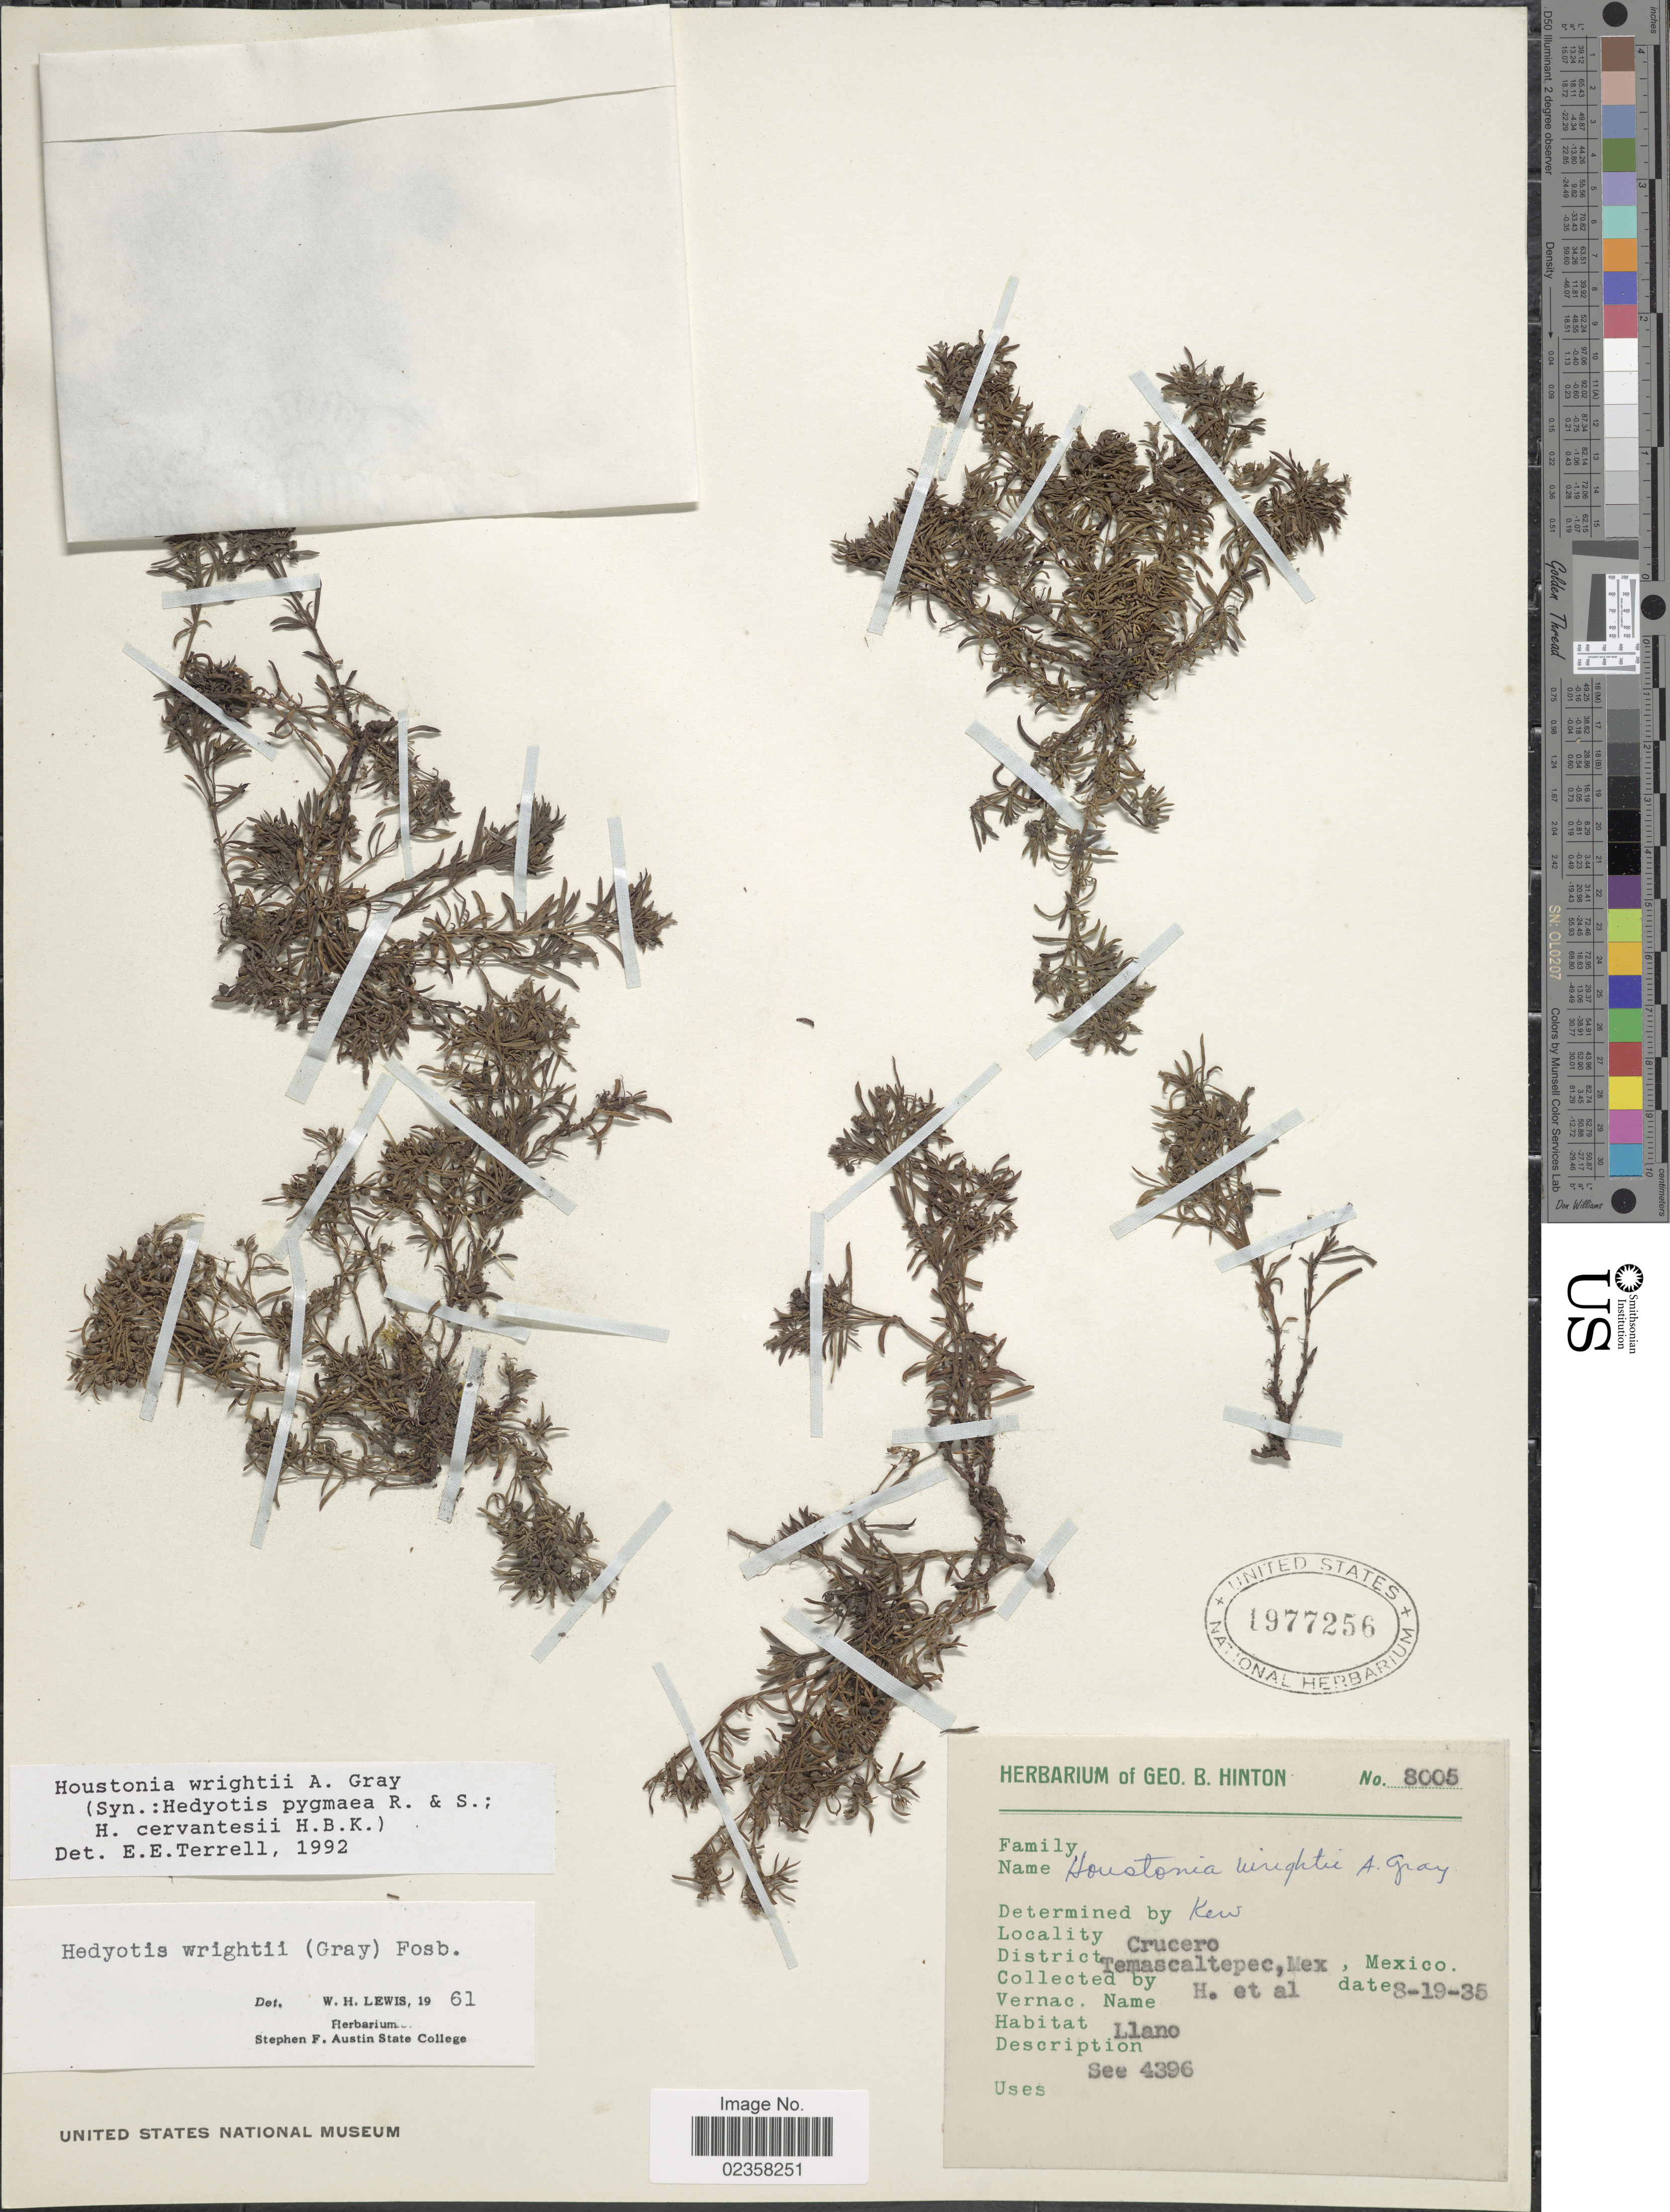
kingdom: Plantae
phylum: Tracheophyta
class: Magnoliopsida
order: Gentianales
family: Rubiaceae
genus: Houstonia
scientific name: Houstonia wrightii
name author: (A. Gray) A. Gray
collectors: G. B. Hinton & et al.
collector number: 8005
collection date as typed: Transcribed d/m/y: 19/8/35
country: Mexico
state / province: México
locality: Crucero, District Temascaltepec, Mex., Mexico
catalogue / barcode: US 1977256